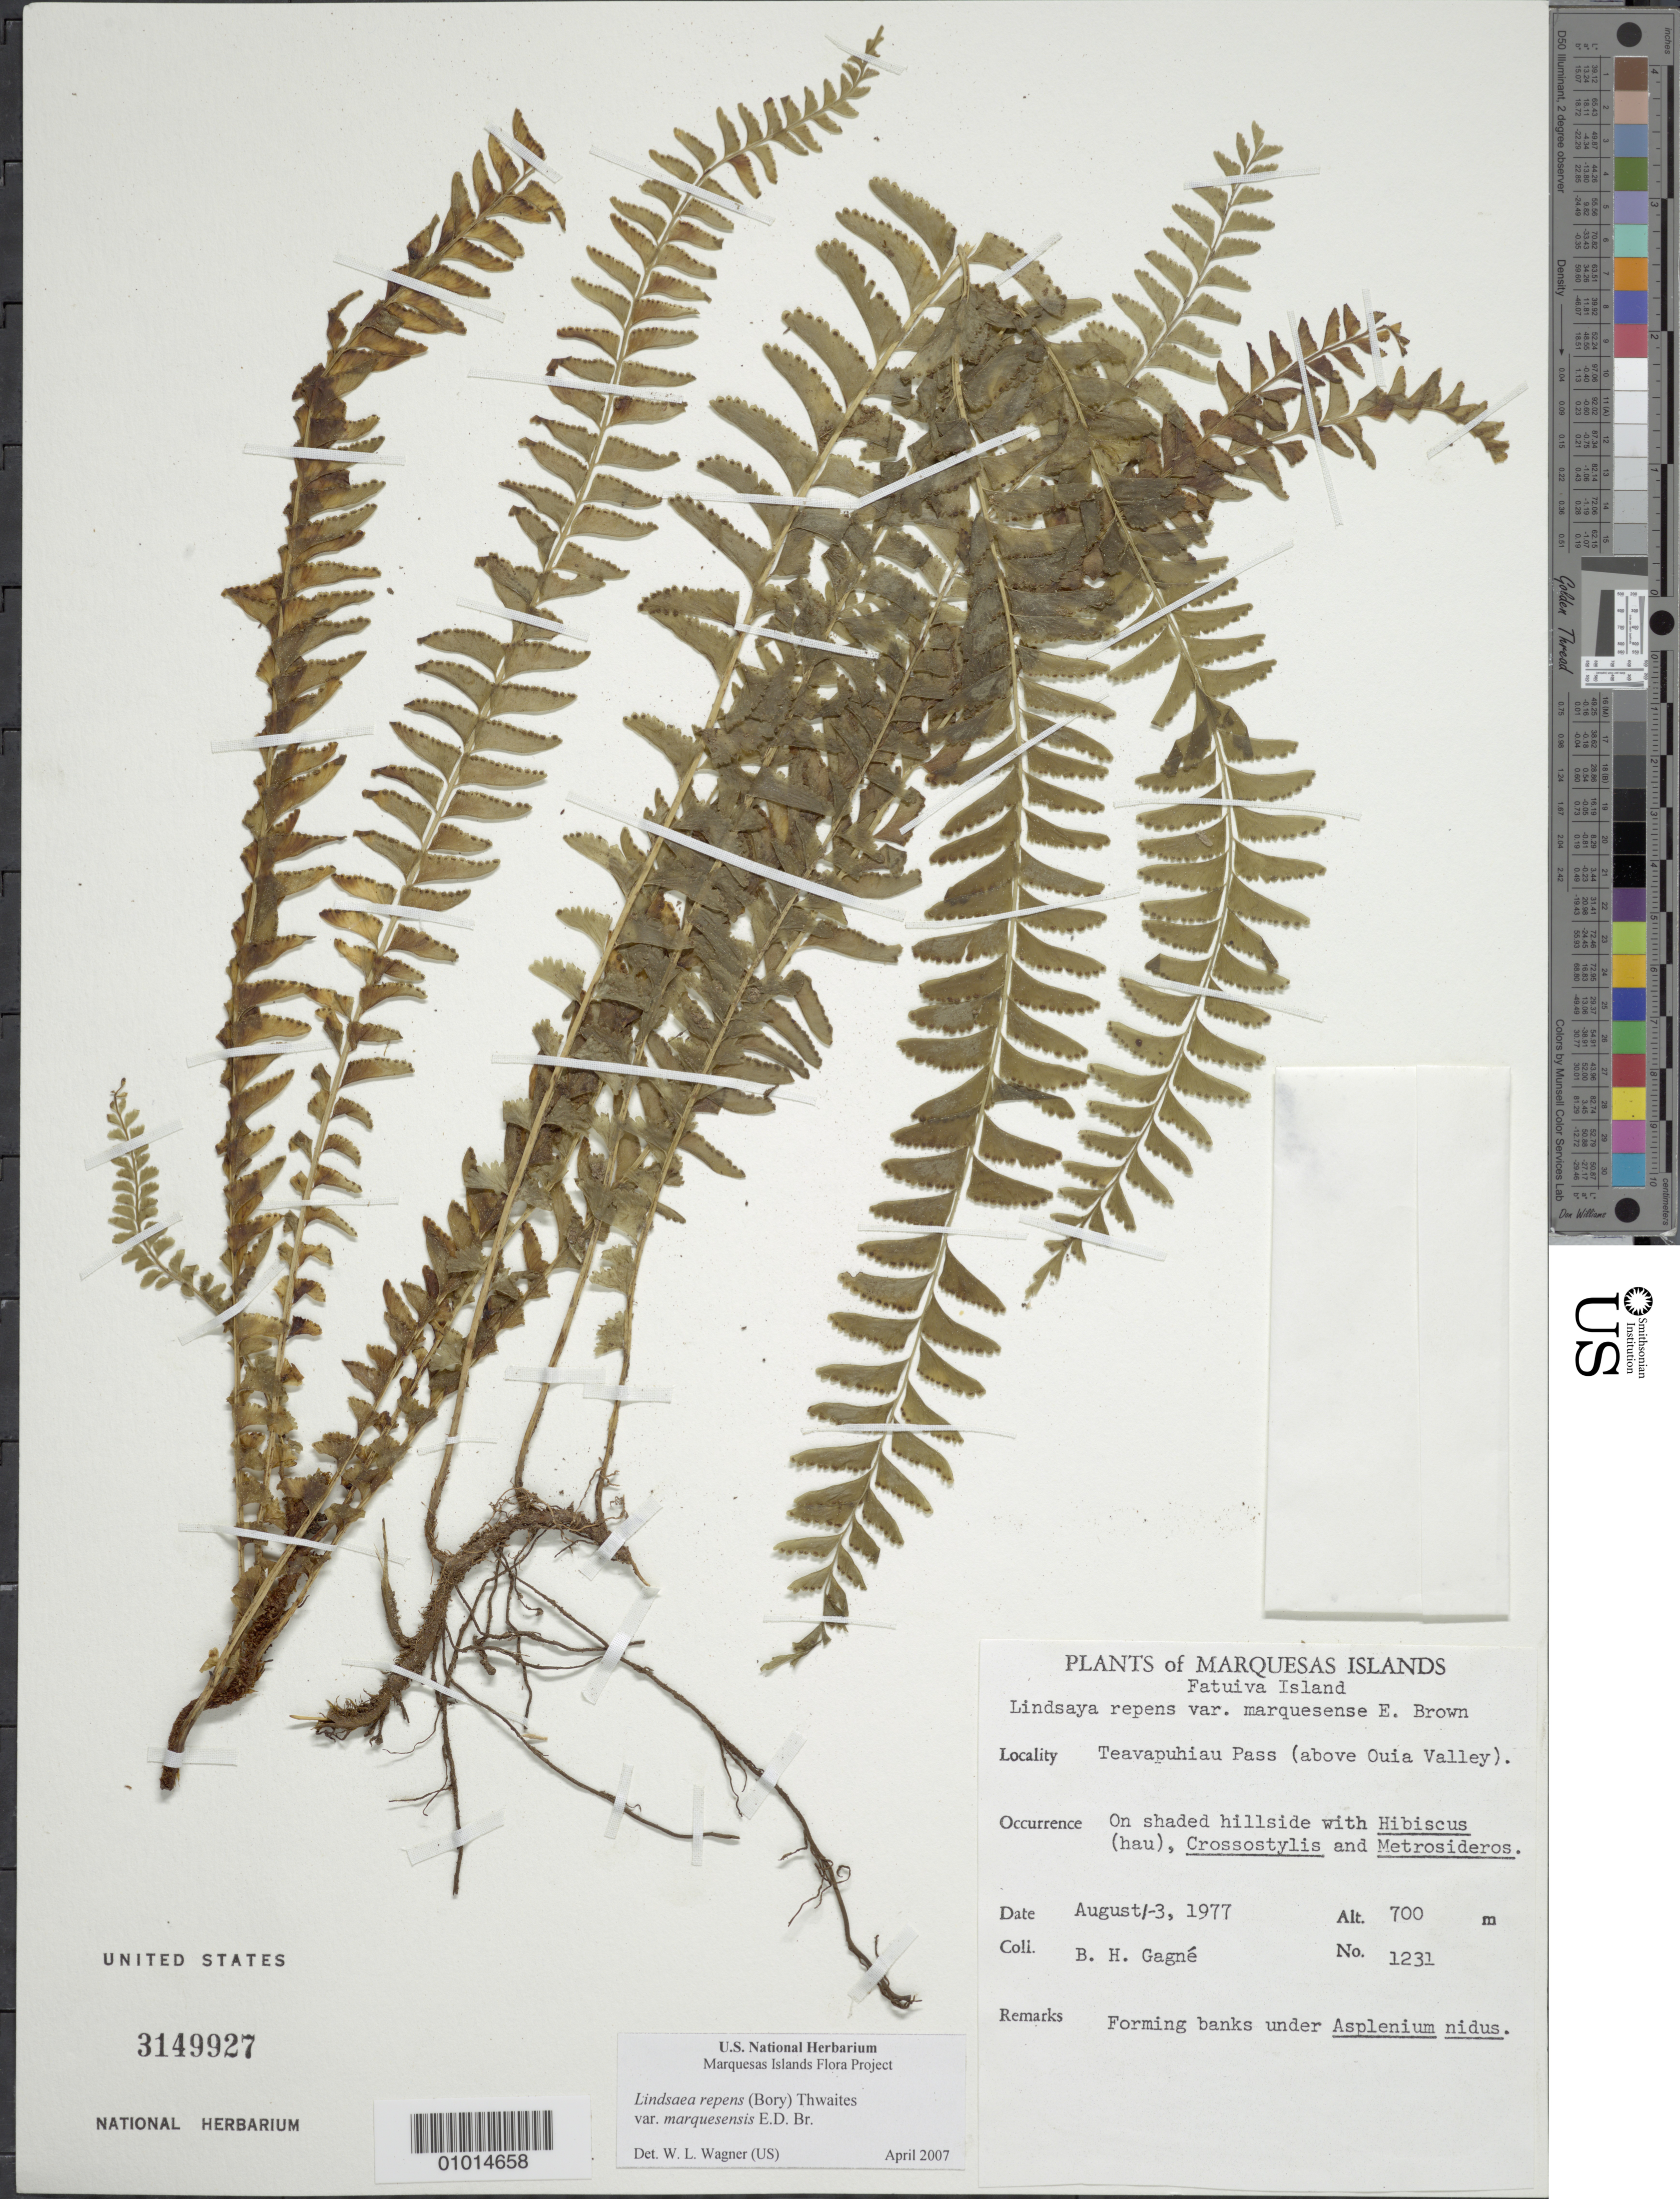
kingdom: Plantae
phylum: Tracheophyta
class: Polypodiopsida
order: Polypodiales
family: Lindsaeaceae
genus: Lindsaea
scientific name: Lindsaea repens var. marquesensis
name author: E.D. Br.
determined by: Wagner, W. L., (BOT), Smithsonian Institution - National Museum of Natural History (UNITED STATES)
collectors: B. H. Gagné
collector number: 1231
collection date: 1977-08-01/1977-08-03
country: French Polynesia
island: Fatu Hiva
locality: Teavapuhiau Pass (above Ouia Valley)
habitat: On shaded hillside with Hibiscus (hau), Crossostlylis and Metrosideros; forming banks under Asplenium nidus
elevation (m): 700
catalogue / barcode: US 3149927